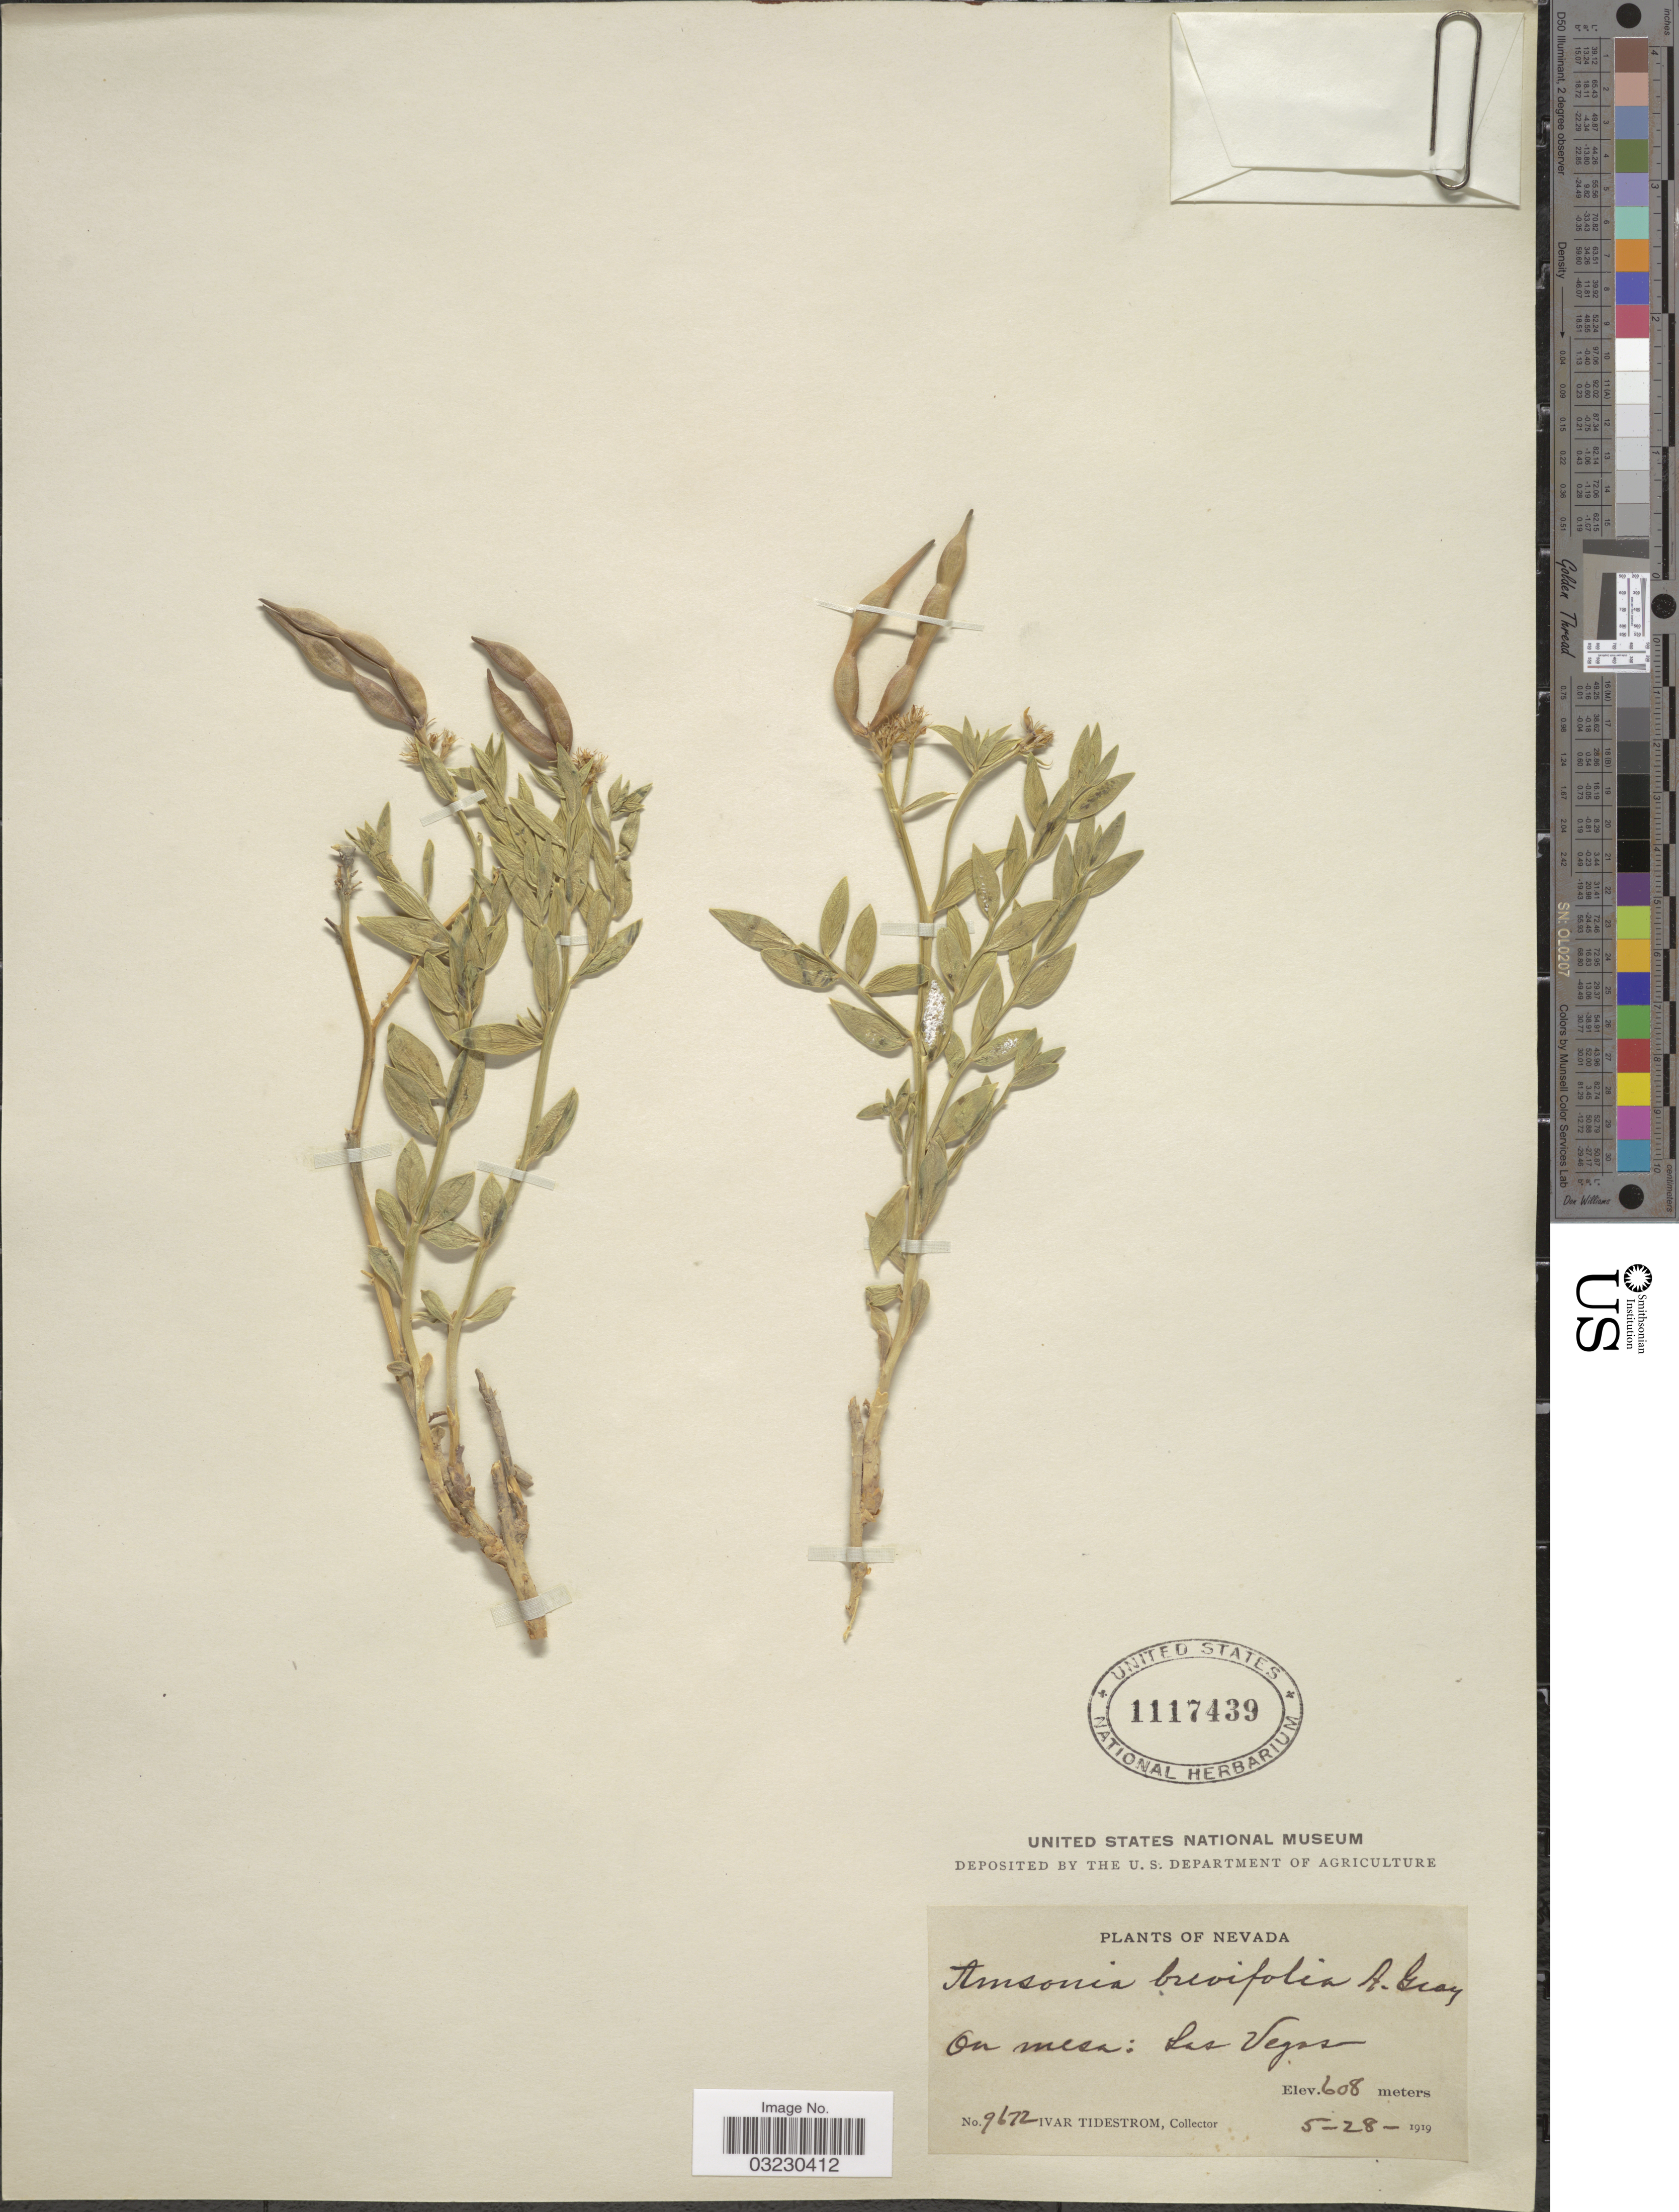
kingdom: Plantae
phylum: Tracheophyta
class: Magnoliopsida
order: Gentianales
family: Apocynaceae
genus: Amsonia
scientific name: Amsonia brevifolia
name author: A. Gray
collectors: I. F. Tidestrom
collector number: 9672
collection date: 1919-05-28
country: United States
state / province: Nevada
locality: On mesa: Las Vegas.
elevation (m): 608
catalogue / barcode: US 1117439